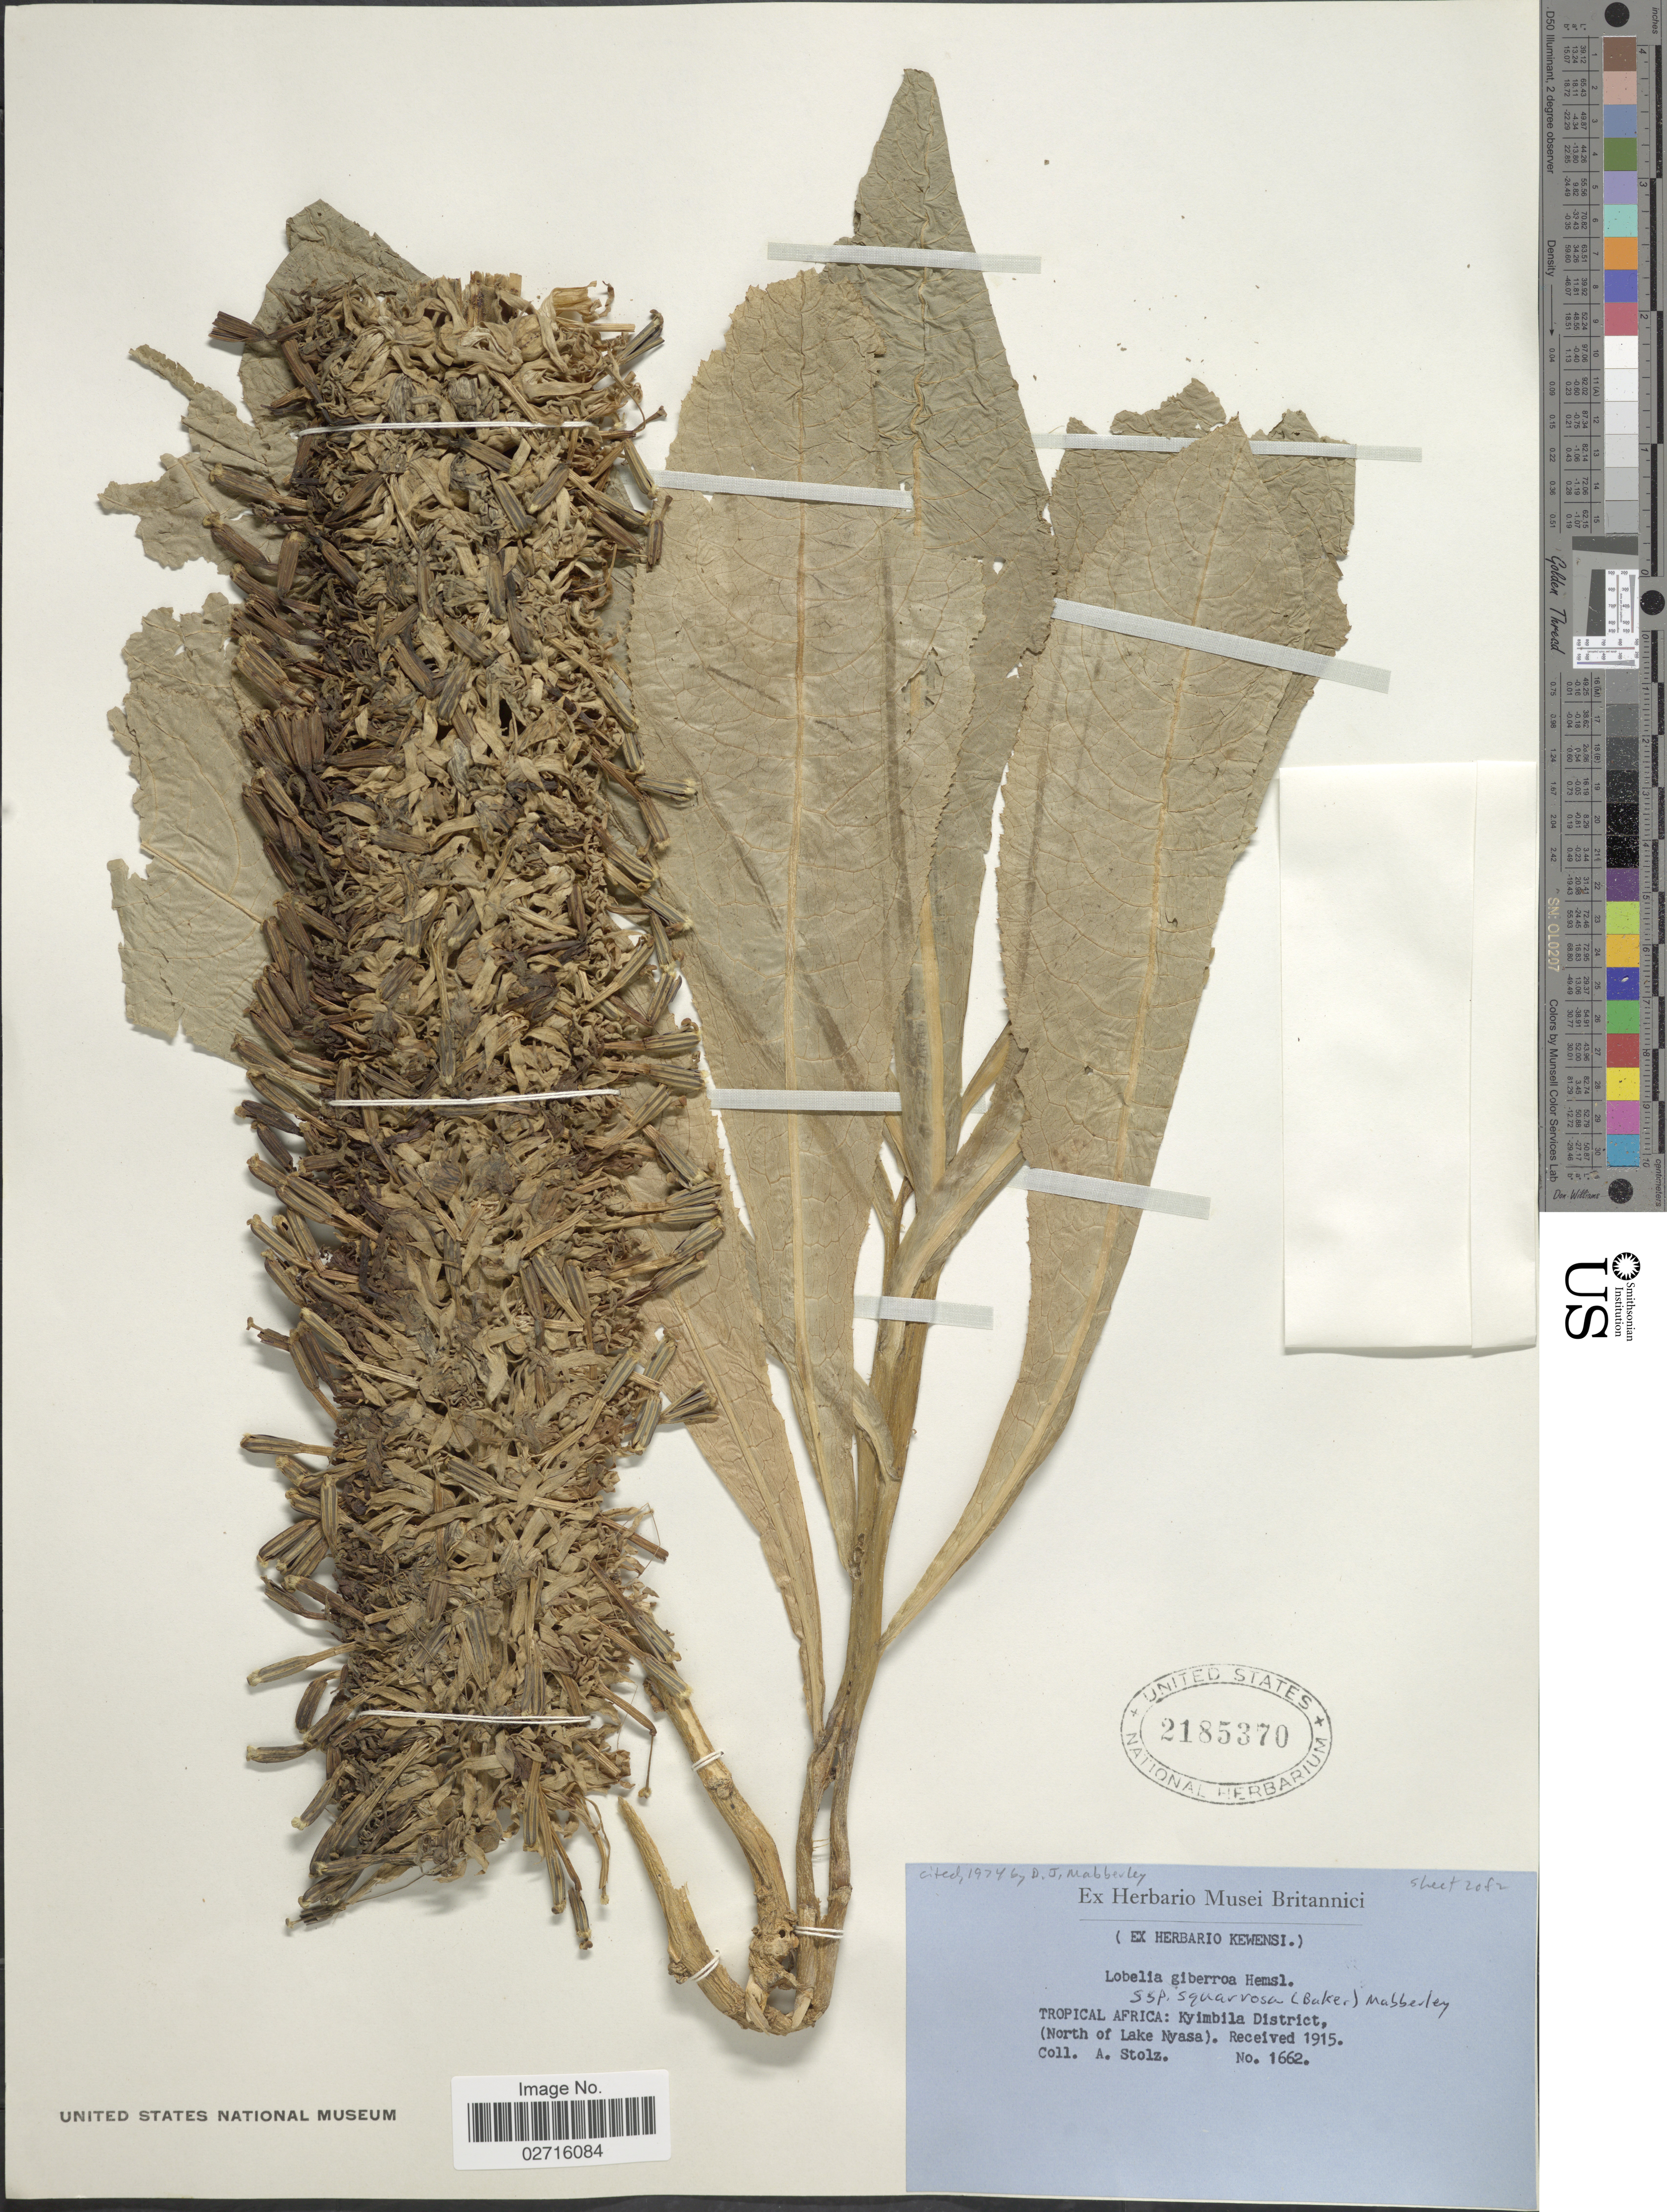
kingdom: Plantae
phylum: Tracheophyta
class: Magnoliopsida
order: Asterales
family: Campanulaceae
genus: Lobelia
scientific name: Lobelia giberroa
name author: Hemsl.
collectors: A. Stolz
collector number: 1662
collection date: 1915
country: Malawi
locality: Tropical Africa: Kyimbila District (North of Lake Nyasa)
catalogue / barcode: US 2185370